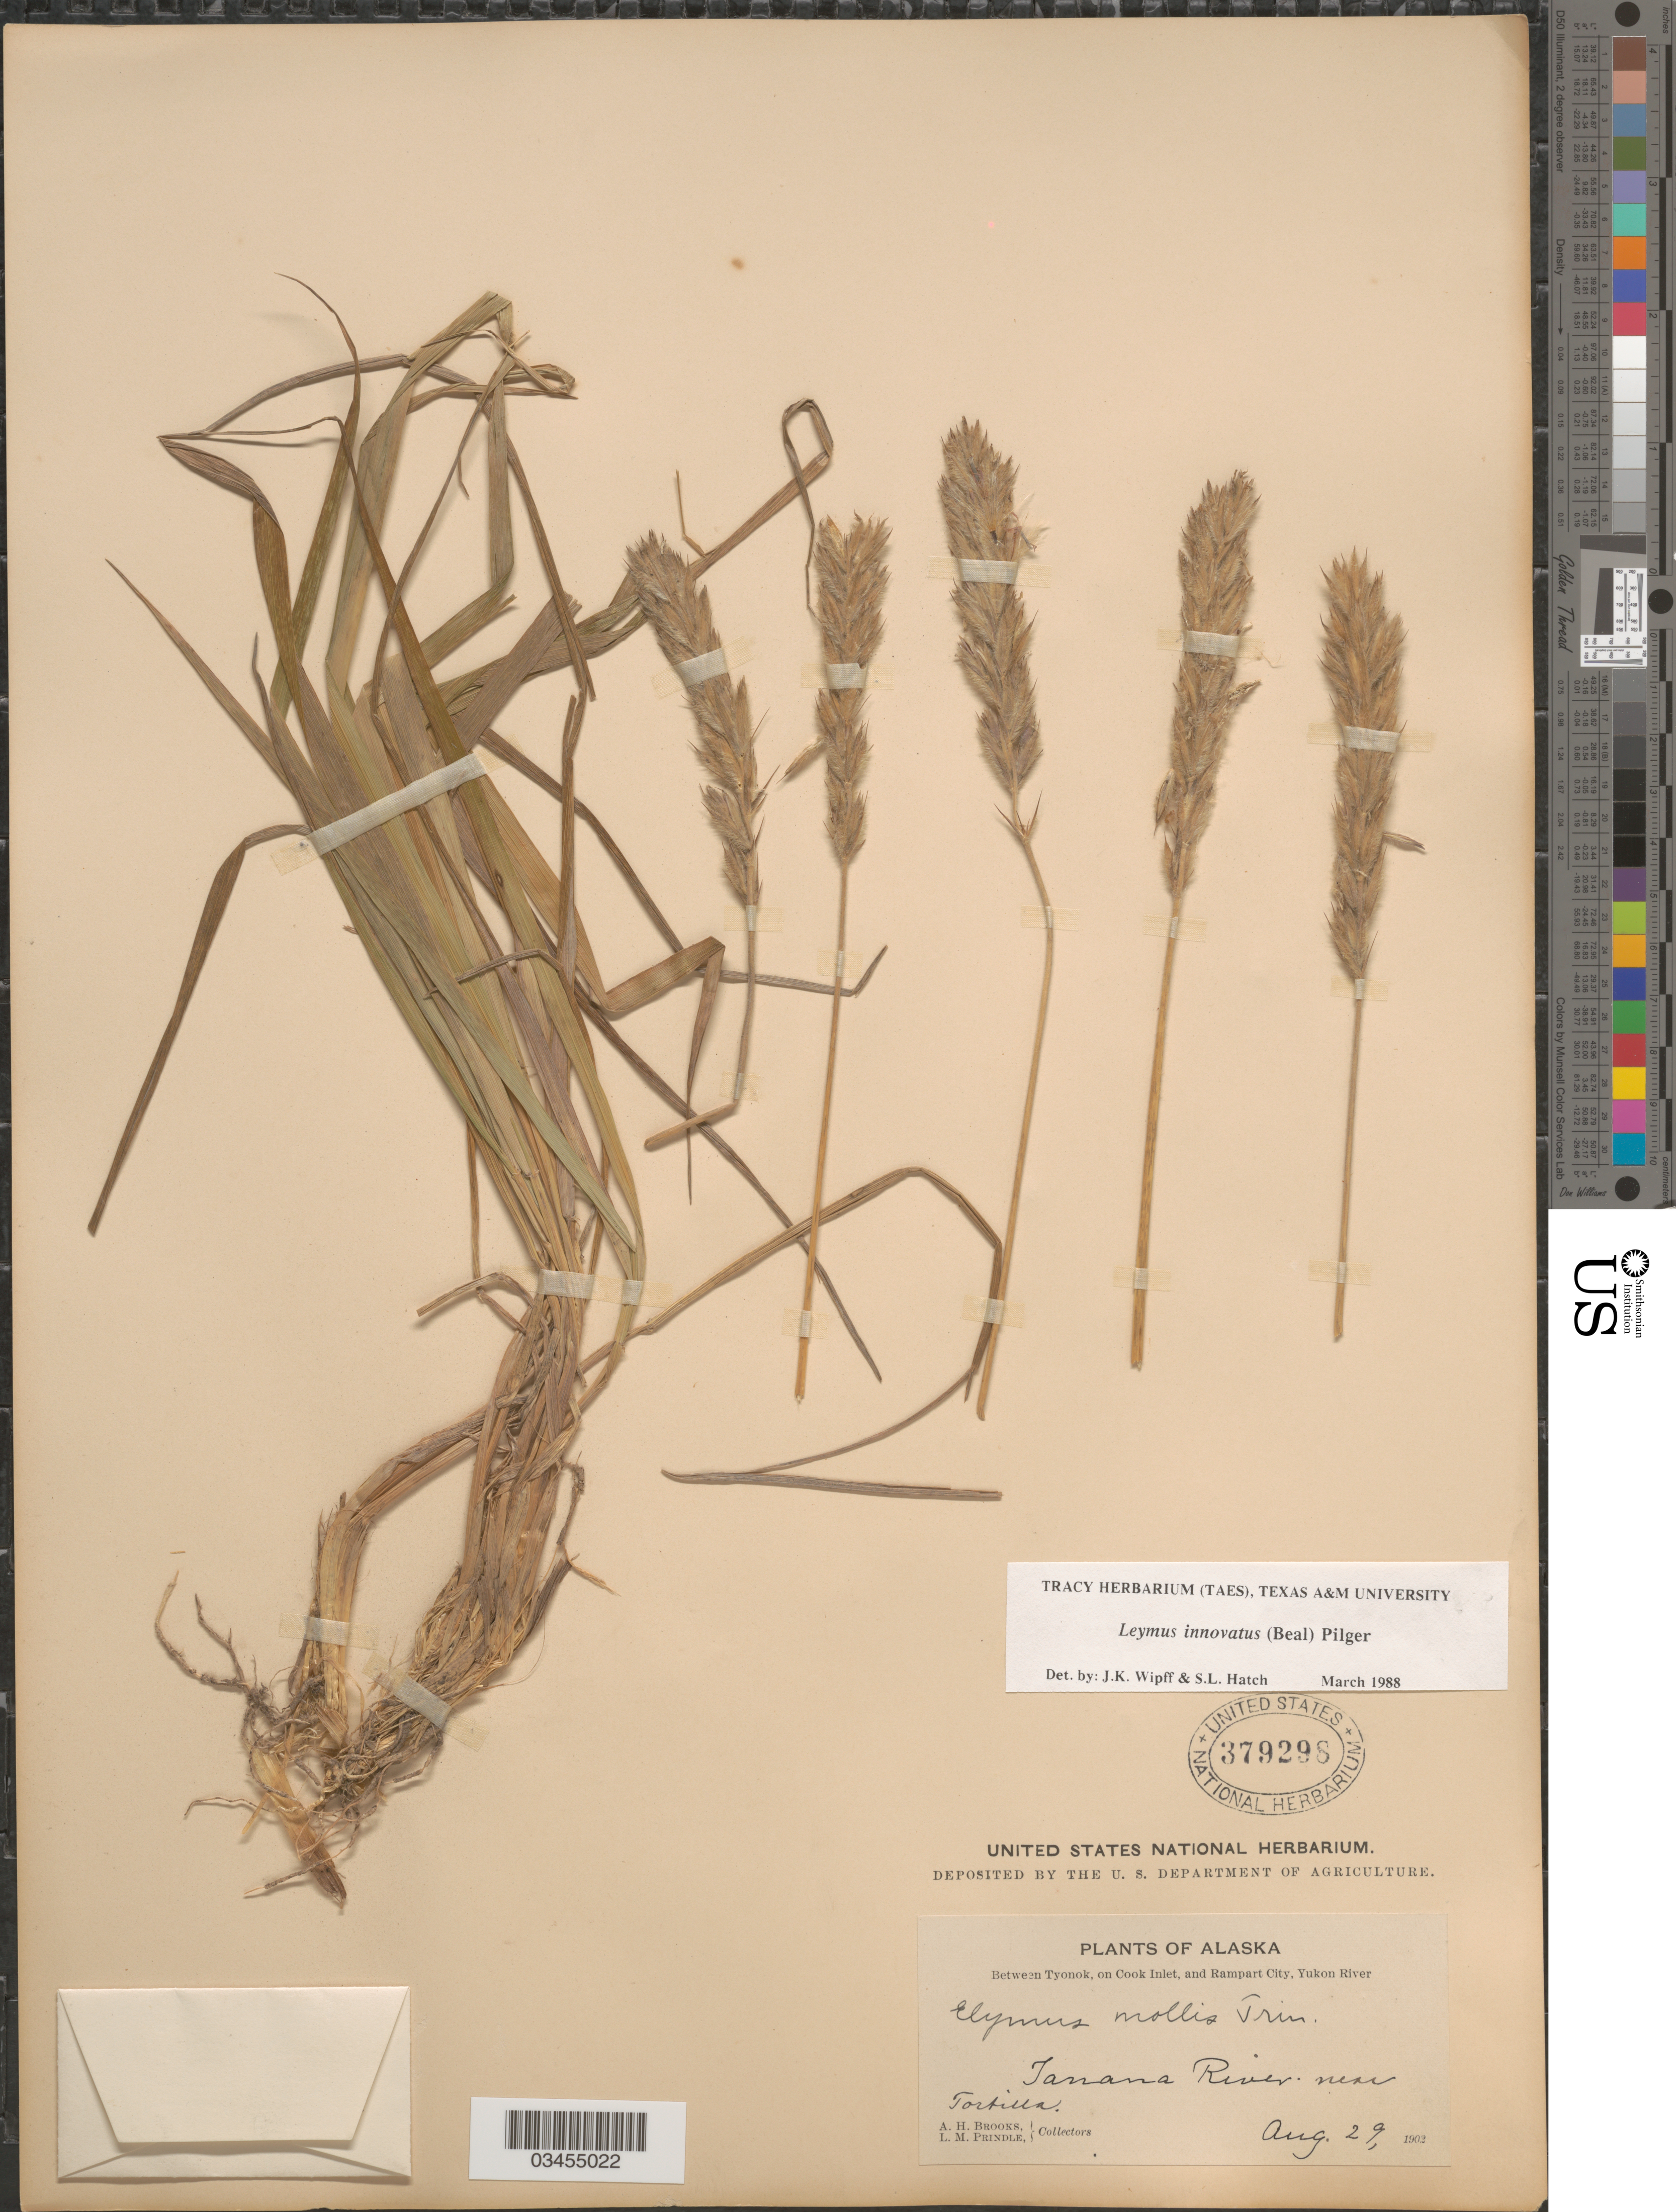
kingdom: Plantae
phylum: Tracheophyta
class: Liliopsida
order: Poales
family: Poaceae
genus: Leymus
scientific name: Leymus innovatus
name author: (W.J. Beal) Pilg.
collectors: A. Brooks & L. Prindle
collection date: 1902-08-29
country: United States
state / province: Alaska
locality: Between Tyonok, on Cook Inlet, and Rampart City, Yukon River. Tanana River, near Tortilla.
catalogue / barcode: US 379298